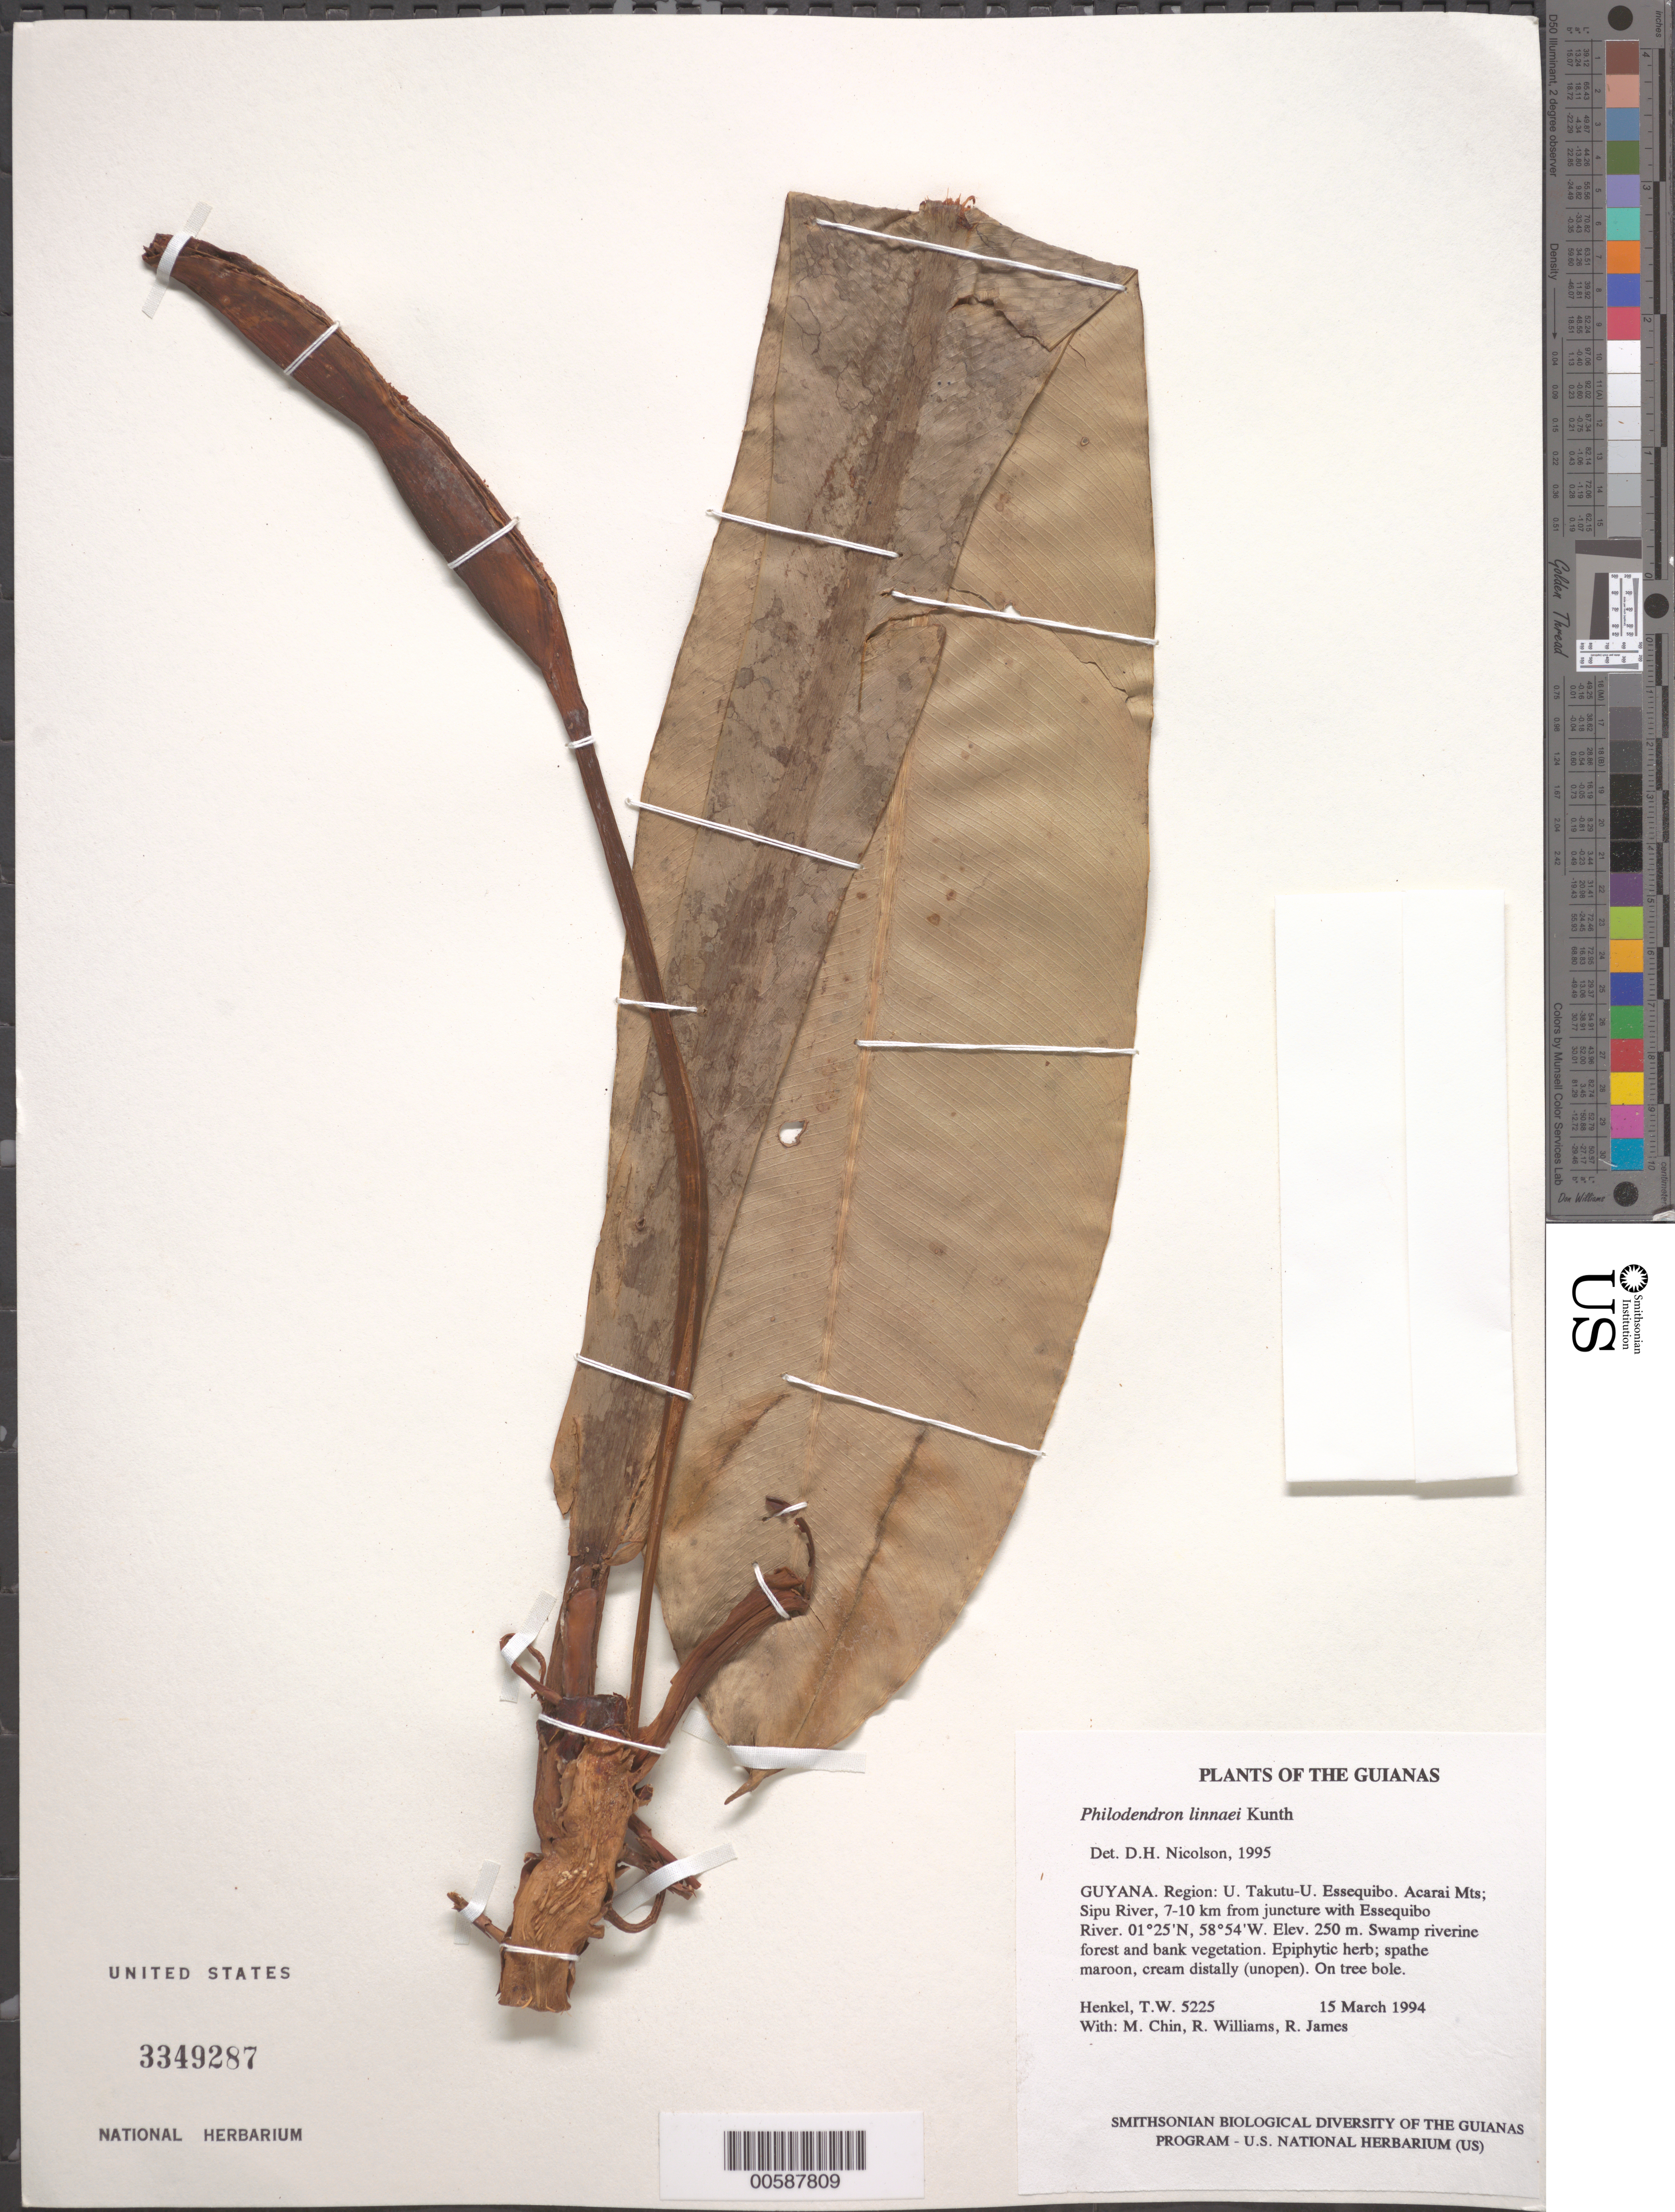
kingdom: Plantae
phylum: Tracheophyta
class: Liliopsida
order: Alismatales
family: Araceae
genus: Philodendron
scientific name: Philodendron linnaei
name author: Kunth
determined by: Nicolson, Dan H.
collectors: T. Henkel, M. Chin, R. Williams & R. James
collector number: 5225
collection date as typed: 15 March 1994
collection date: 1994-03-15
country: Guyana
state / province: U. Takutu-U. Essequibo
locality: Acarai Mts; Sipu River, 7-10 km from juncture with Essequibo River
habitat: Swamp riverine forest and bank vegetation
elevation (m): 250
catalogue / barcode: US 3349287